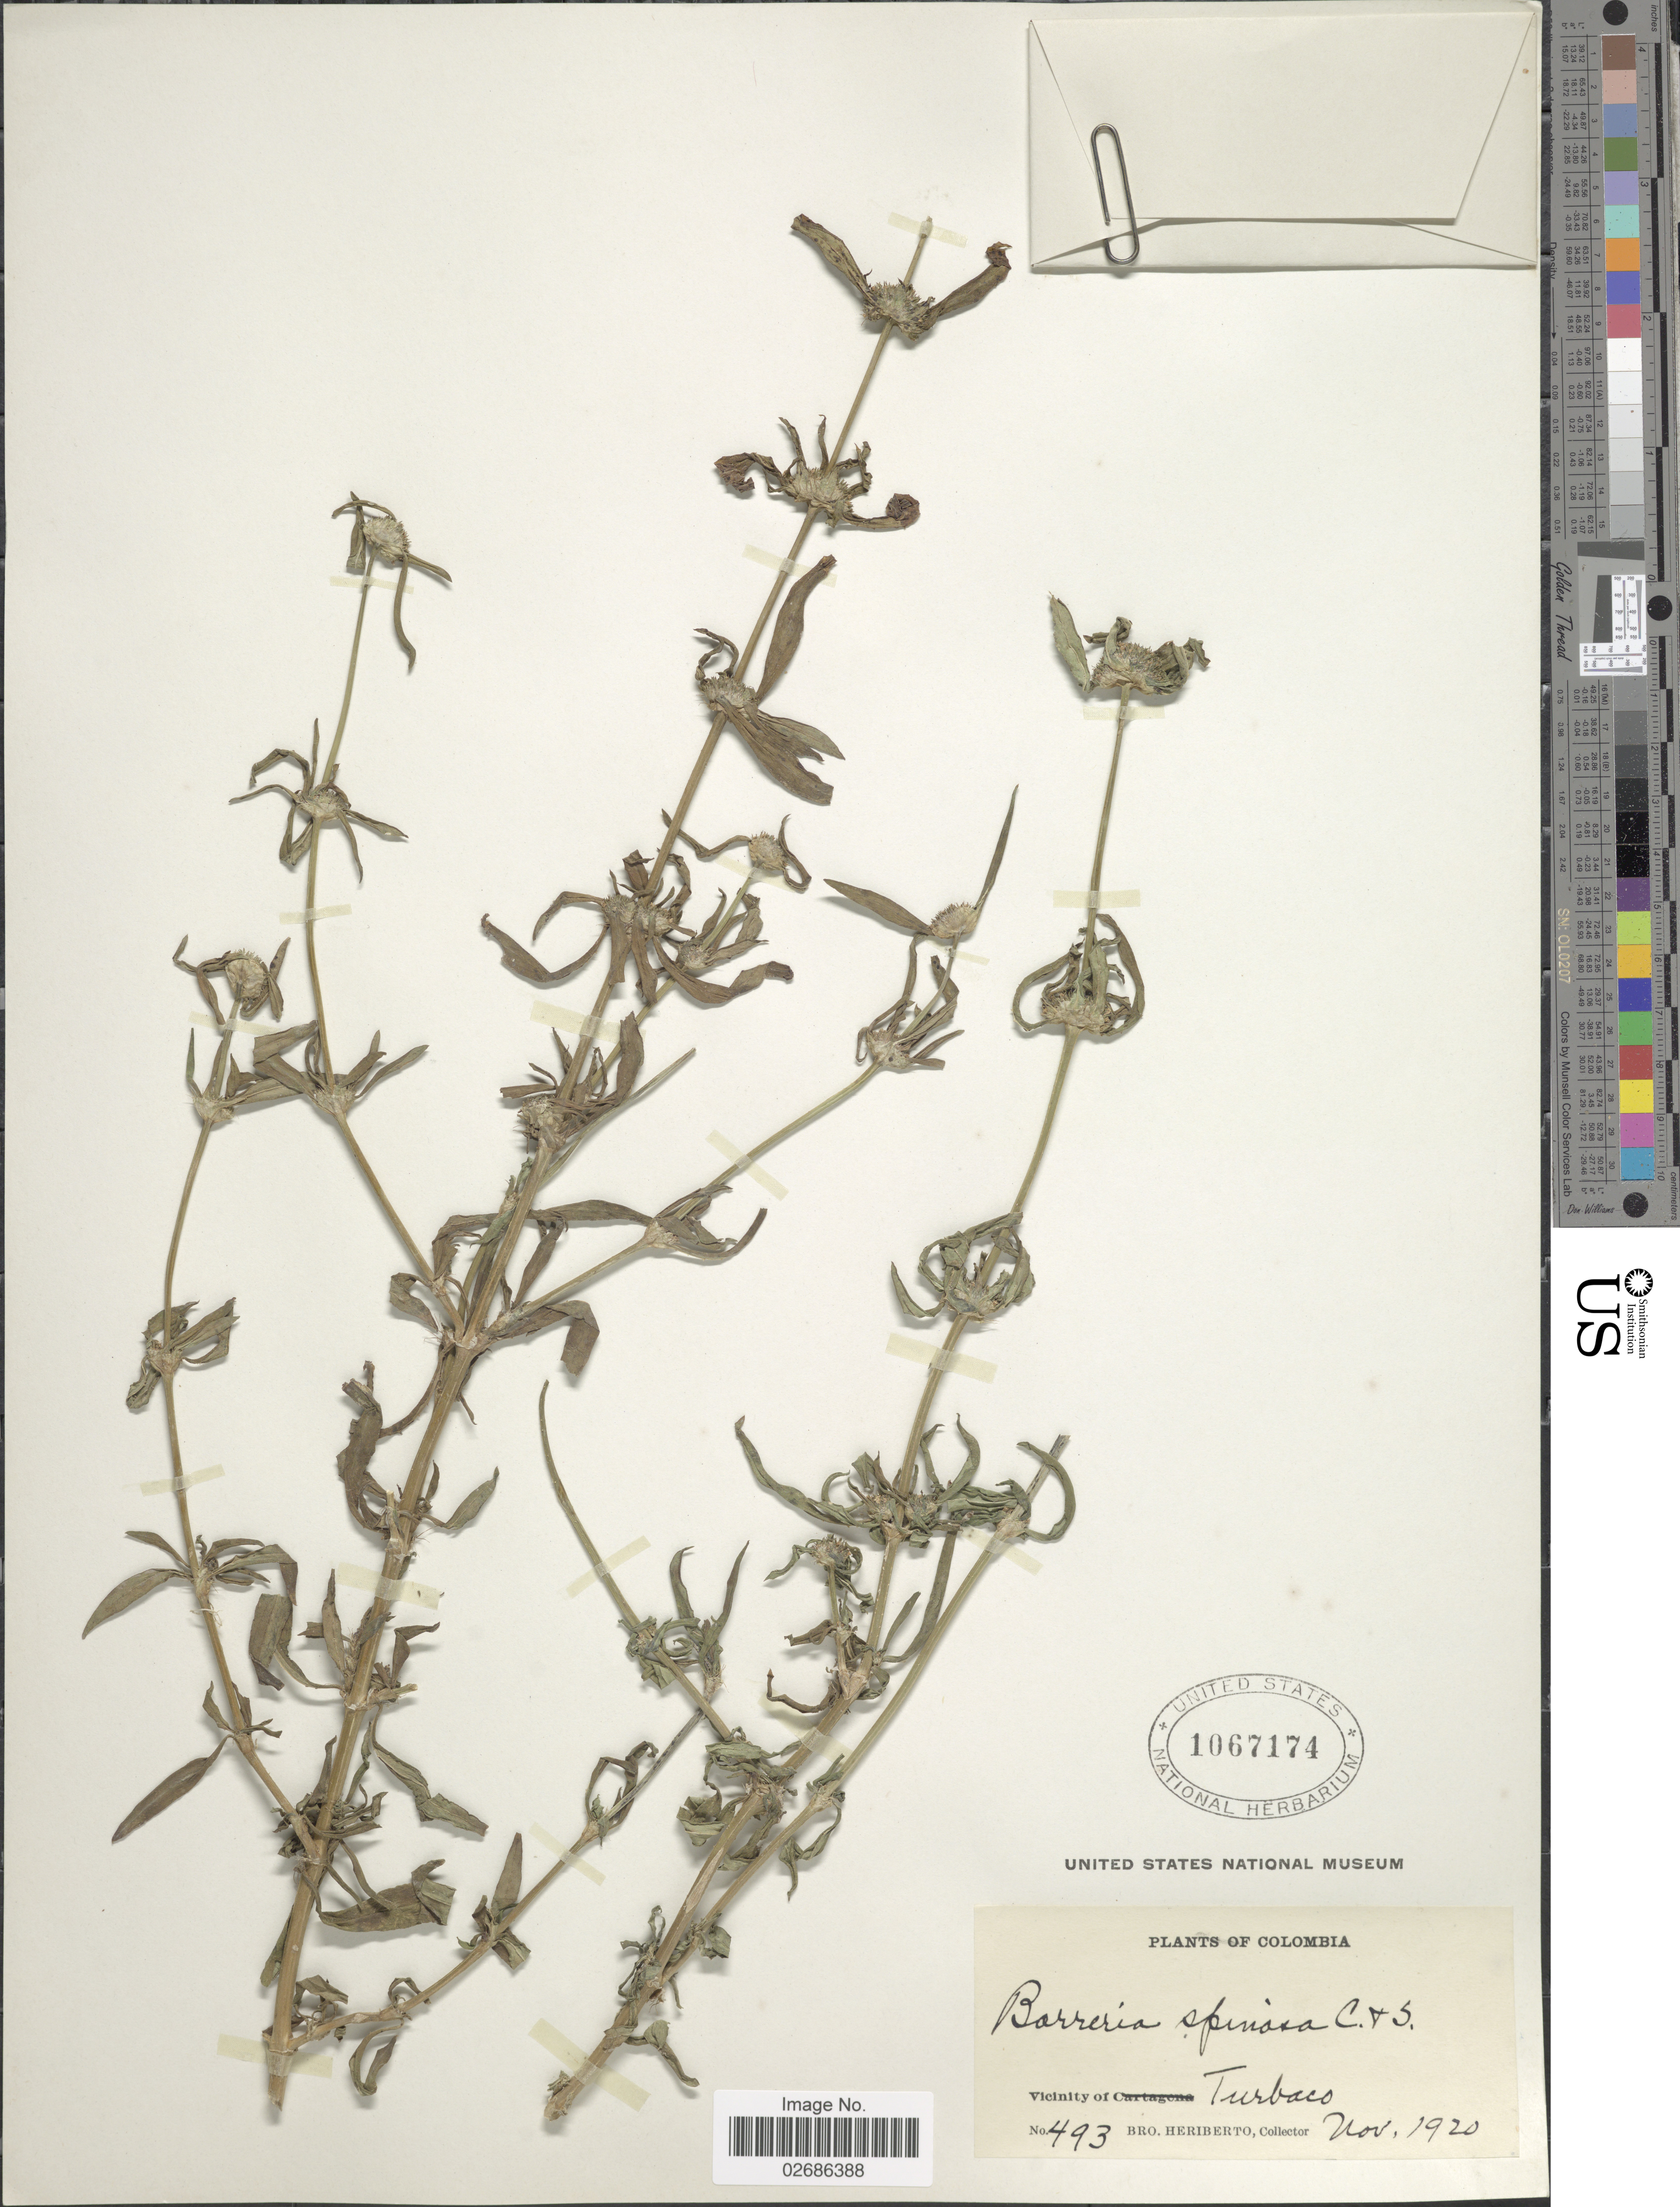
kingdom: Plantae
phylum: Tracheophyta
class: Magnoliopsida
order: Gentianales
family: Rubiaceae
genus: Borreria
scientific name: Borreria densiflora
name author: DC.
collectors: B. Heriberto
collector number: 493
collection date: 1920-11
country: Colombia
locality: Vicinity of Turbaco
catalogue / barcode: US 1067174